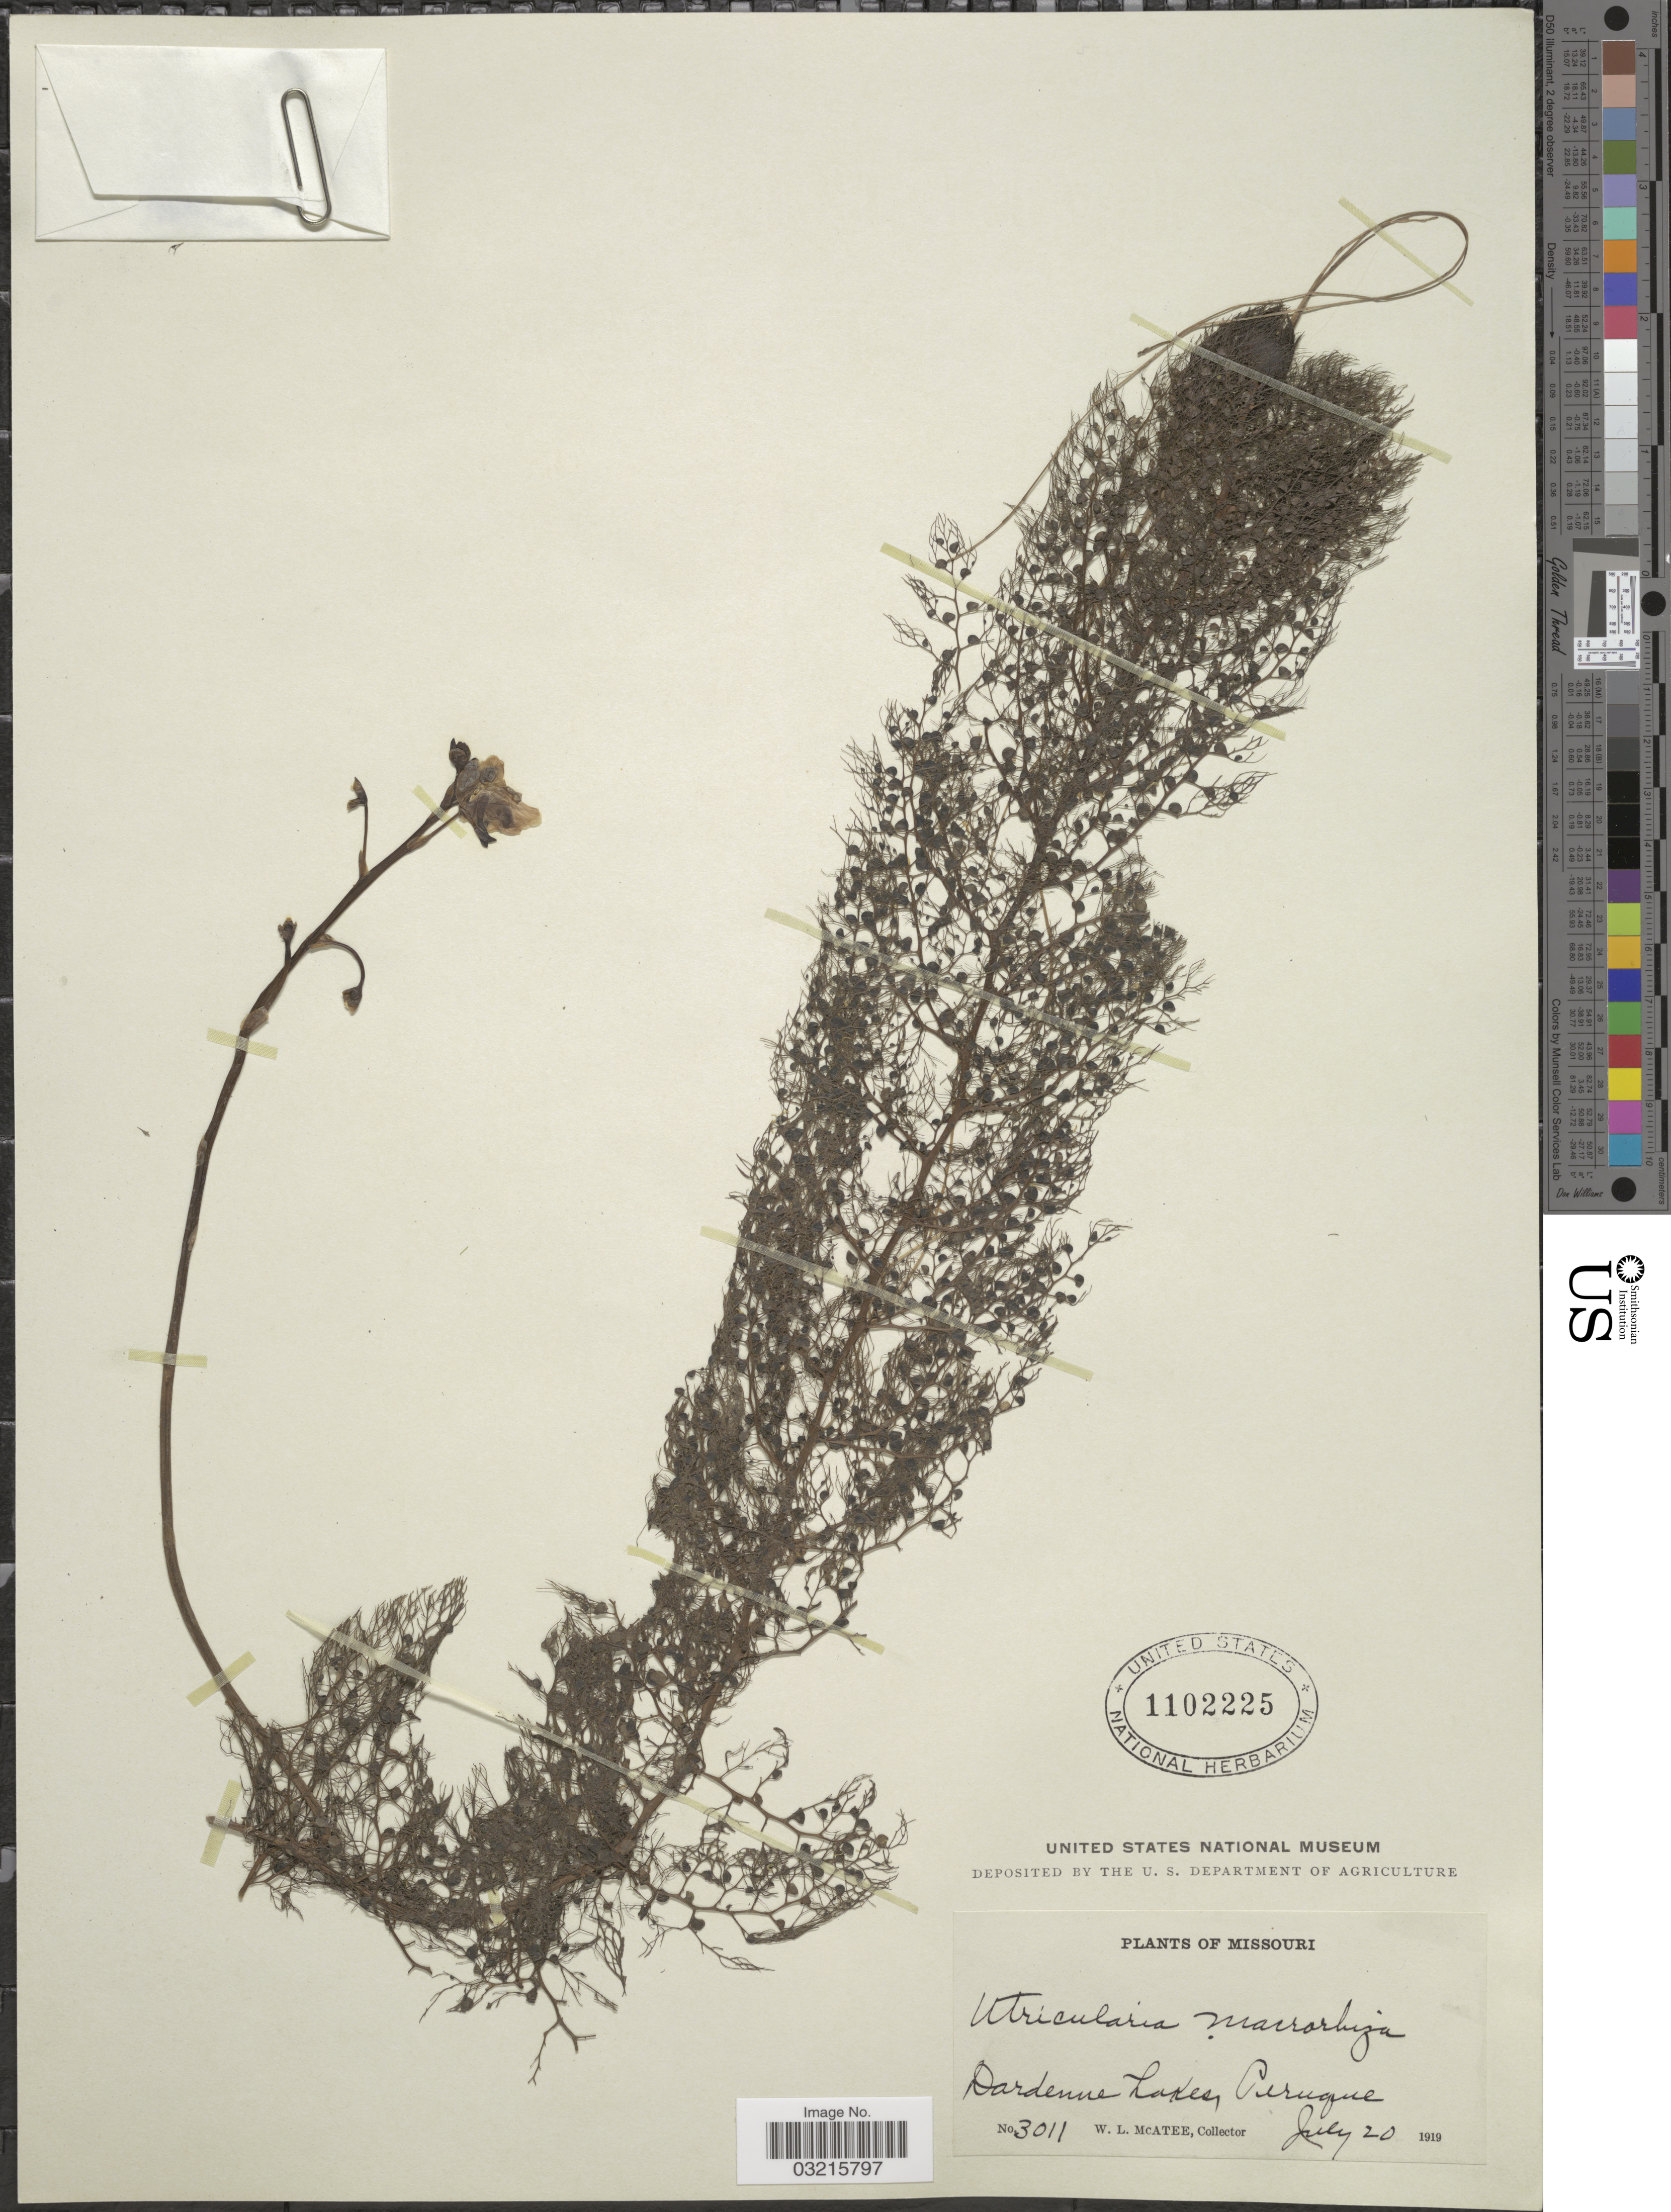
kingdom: Plantae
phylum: Tracheophyta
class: Magnoliopsida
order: Lamiales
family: Lentibulariaceae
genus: Utricularia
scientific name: Utricularia vulgaris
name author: L.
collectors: W. McAtee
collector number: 3011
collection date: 1919-07-20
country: United States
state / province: Missouri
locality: Dardenne Lakes, Perugue.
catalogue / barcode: US 1102225